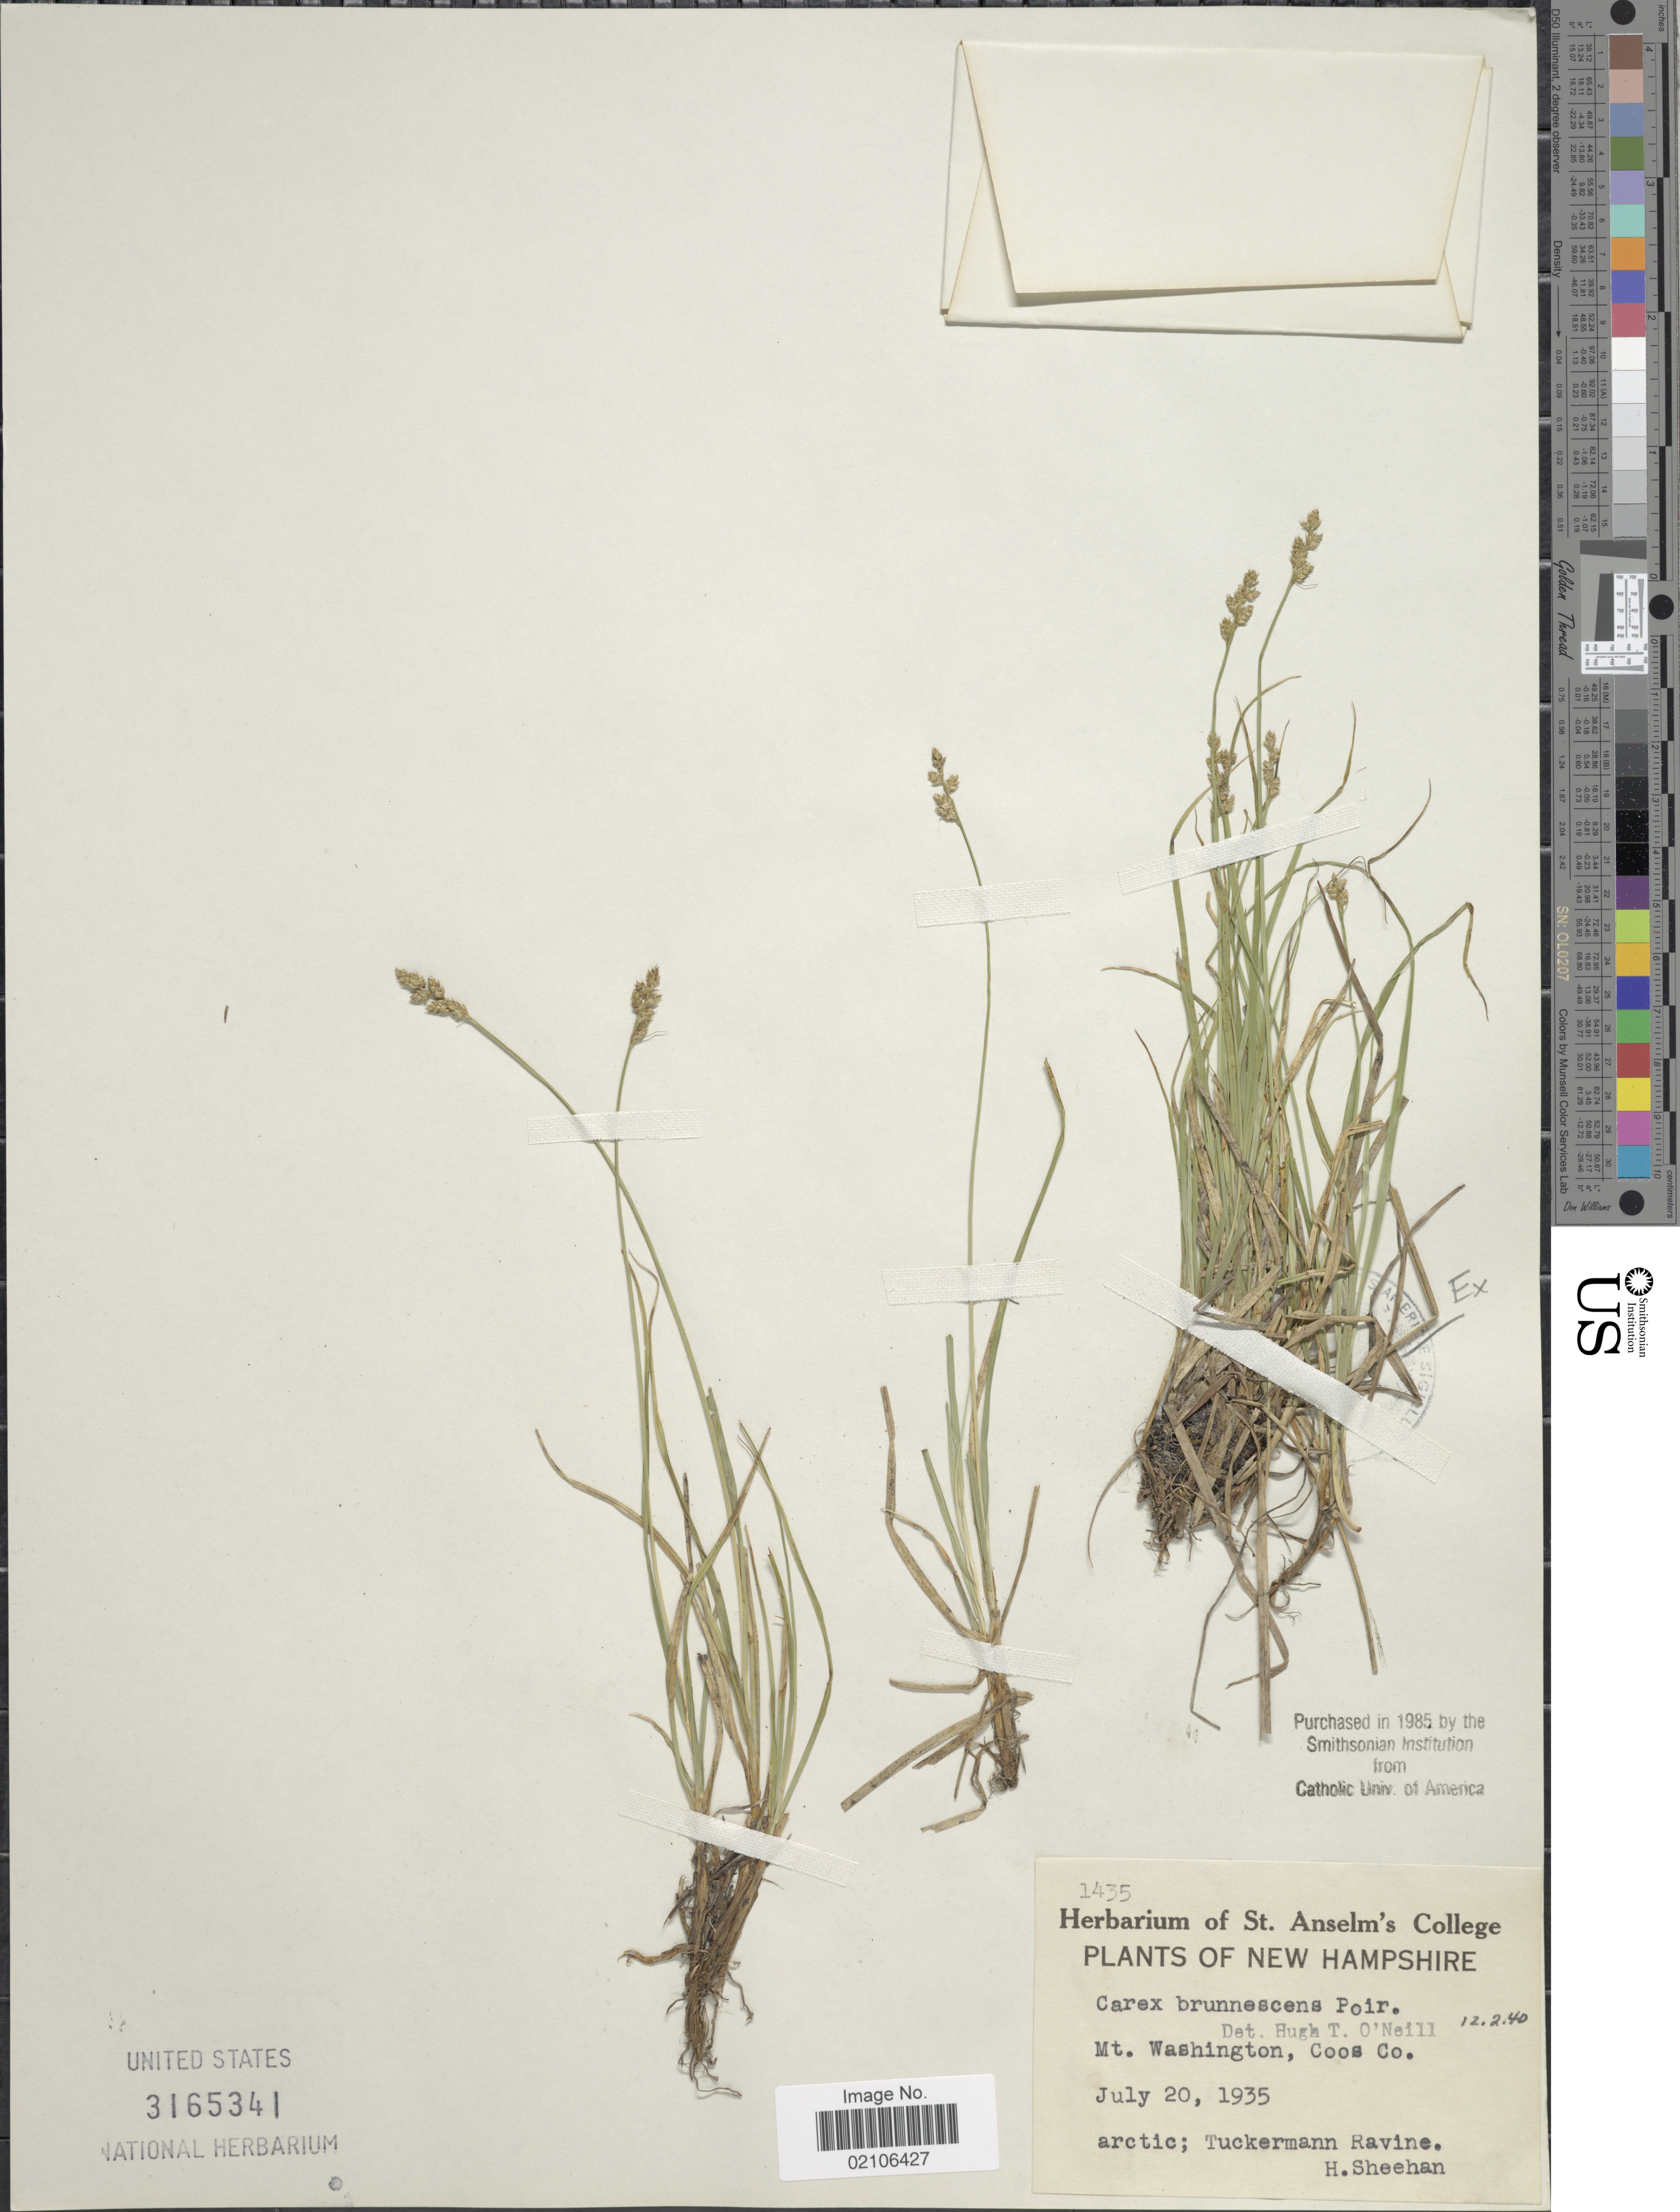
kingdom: Plantae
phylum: Tracheophyta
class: Liliopsida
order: Poales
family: Cyperaceae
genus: Carex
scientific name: Carex brunnescens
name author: (Pers.) Poir.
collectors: H. Sheehan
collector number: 1435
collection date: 1935-07-20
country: United States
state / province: New Hampshire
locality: Mt. Washington, Coos Co., Tuckermann Ravine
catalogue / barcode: US 3165341